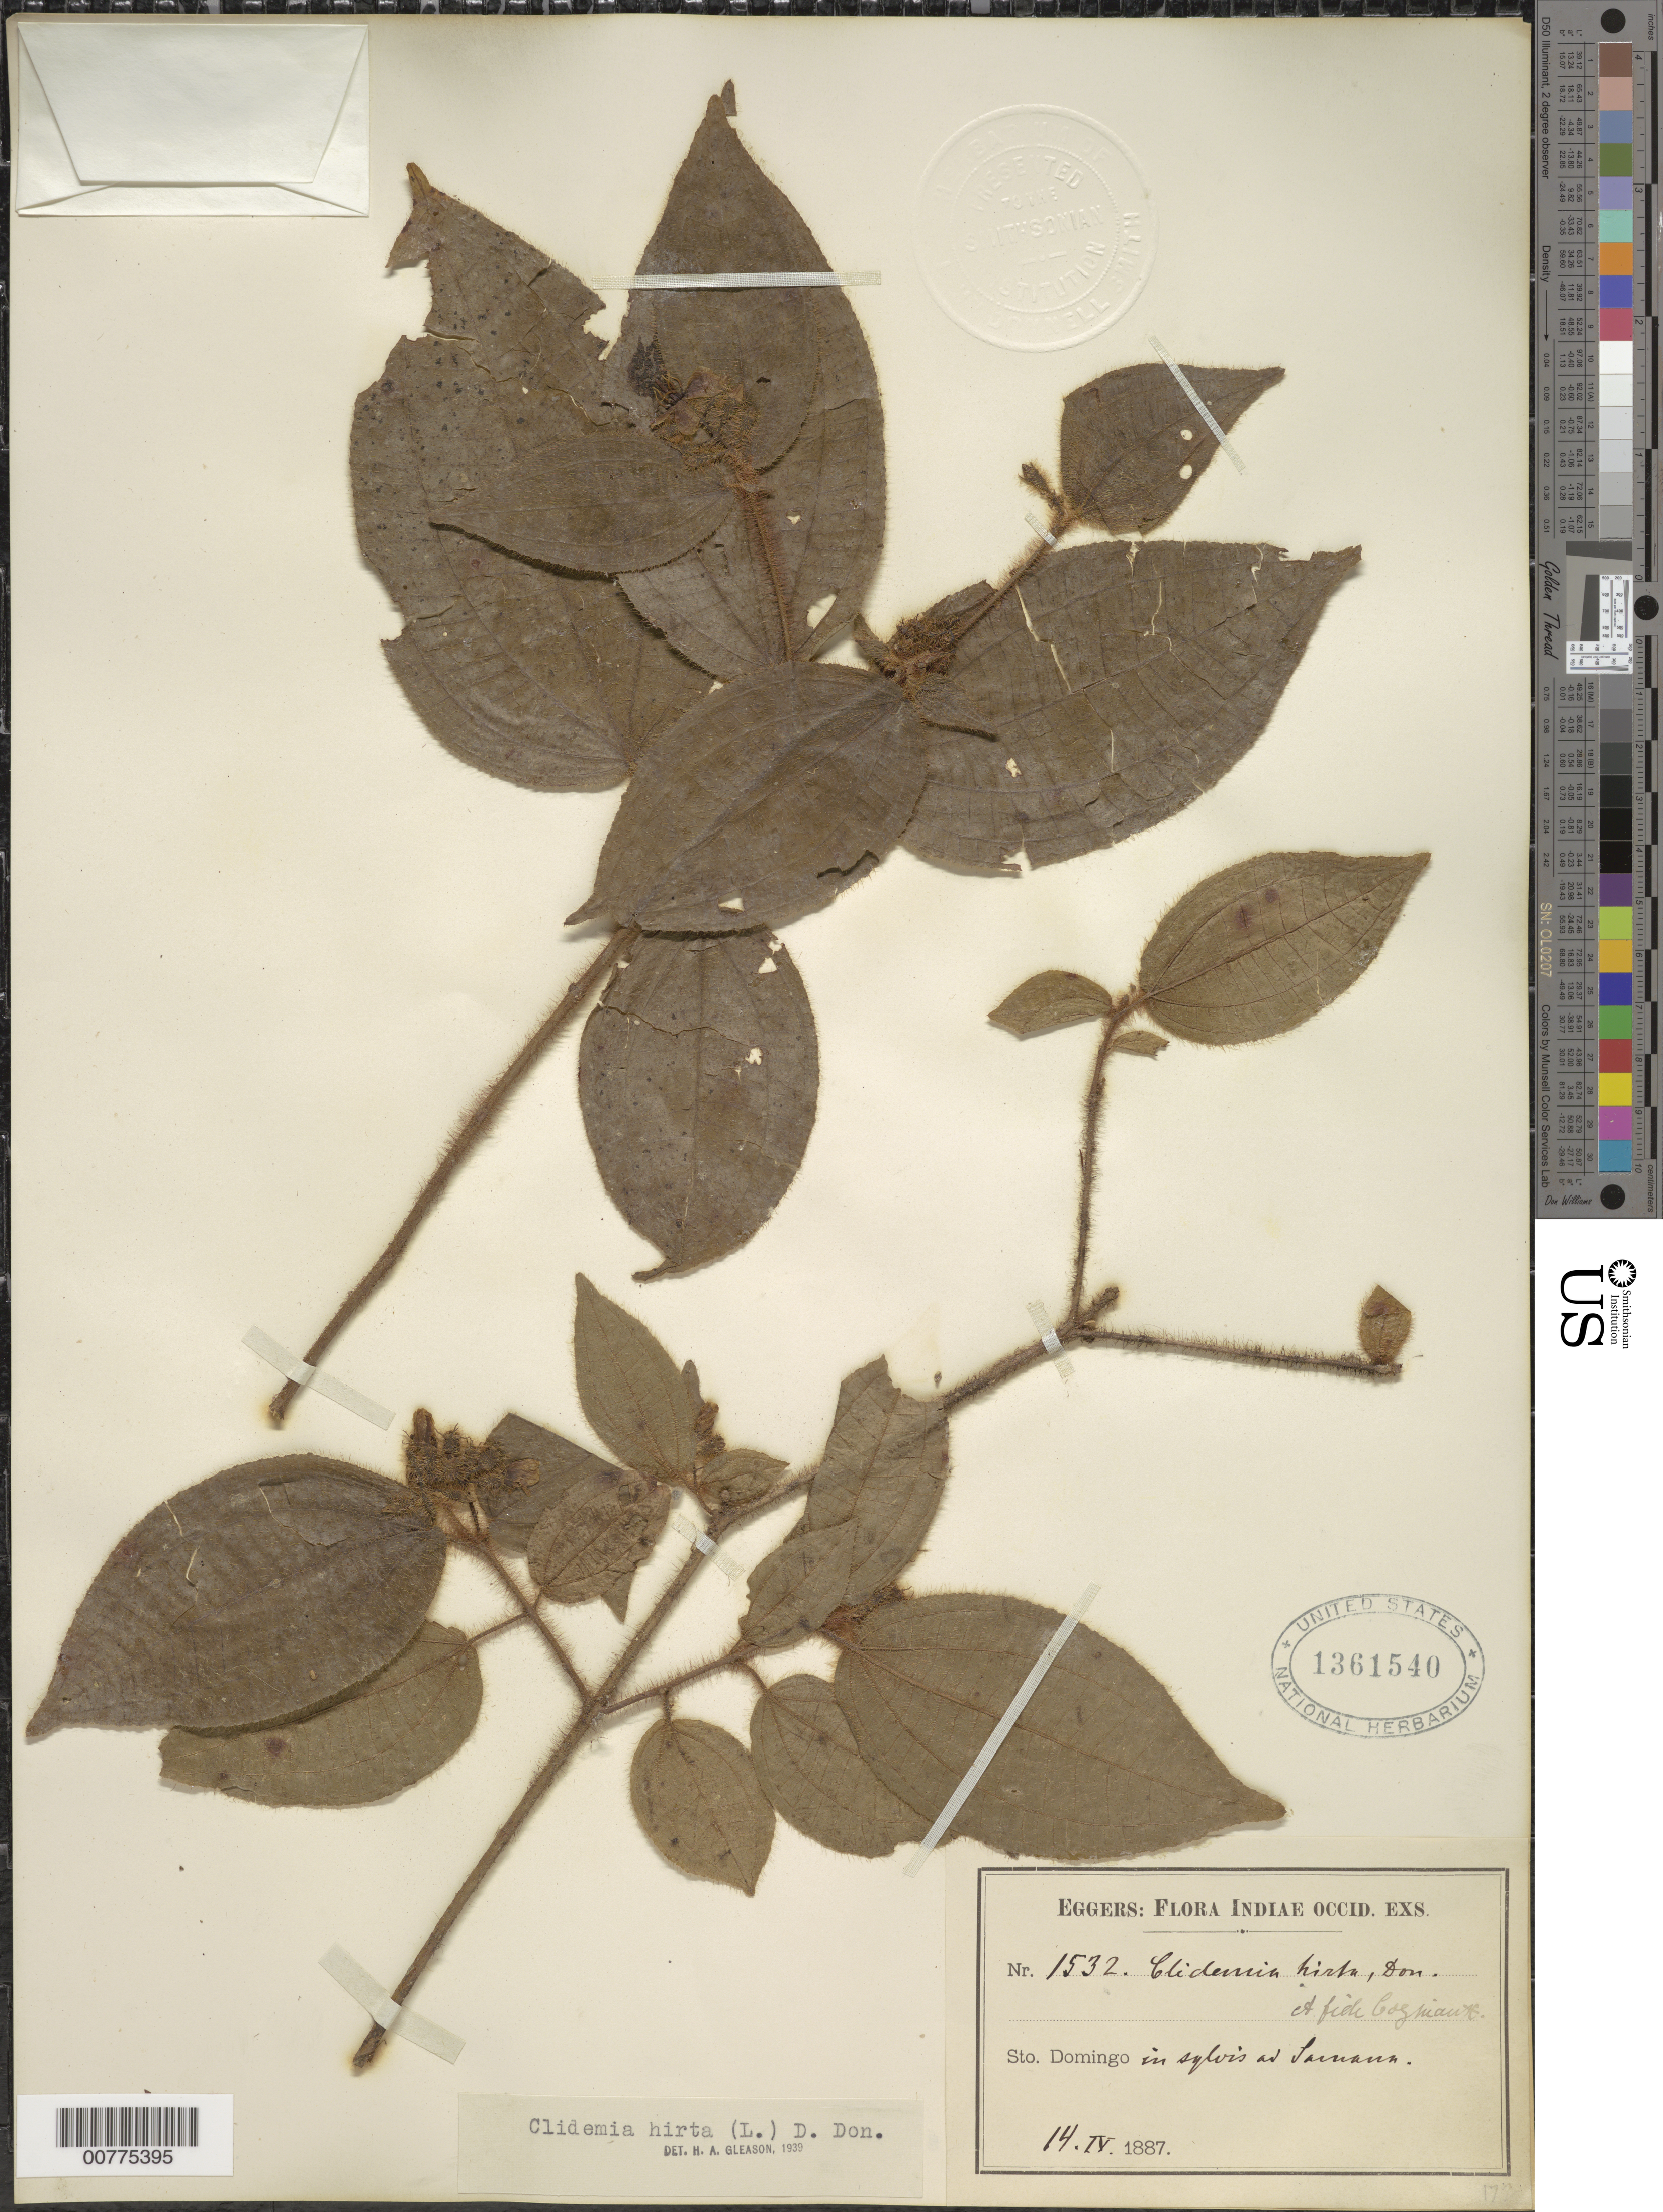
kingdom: Plantae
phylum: Tracheophyta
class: Magnoliopsida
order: Myrtales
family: Melastomataceae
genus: Clidemia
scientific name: Clidemia hirta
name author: (L.) D. Don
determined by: Gleason, H. A.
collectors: H. F. A. von Eggers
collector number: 1532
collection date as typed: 14 Apr 1887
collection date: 1887-04-14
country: Dominican Republic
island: Hispaniola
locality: "Jarnann".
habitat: In sylvis.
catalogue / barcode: US 1361540